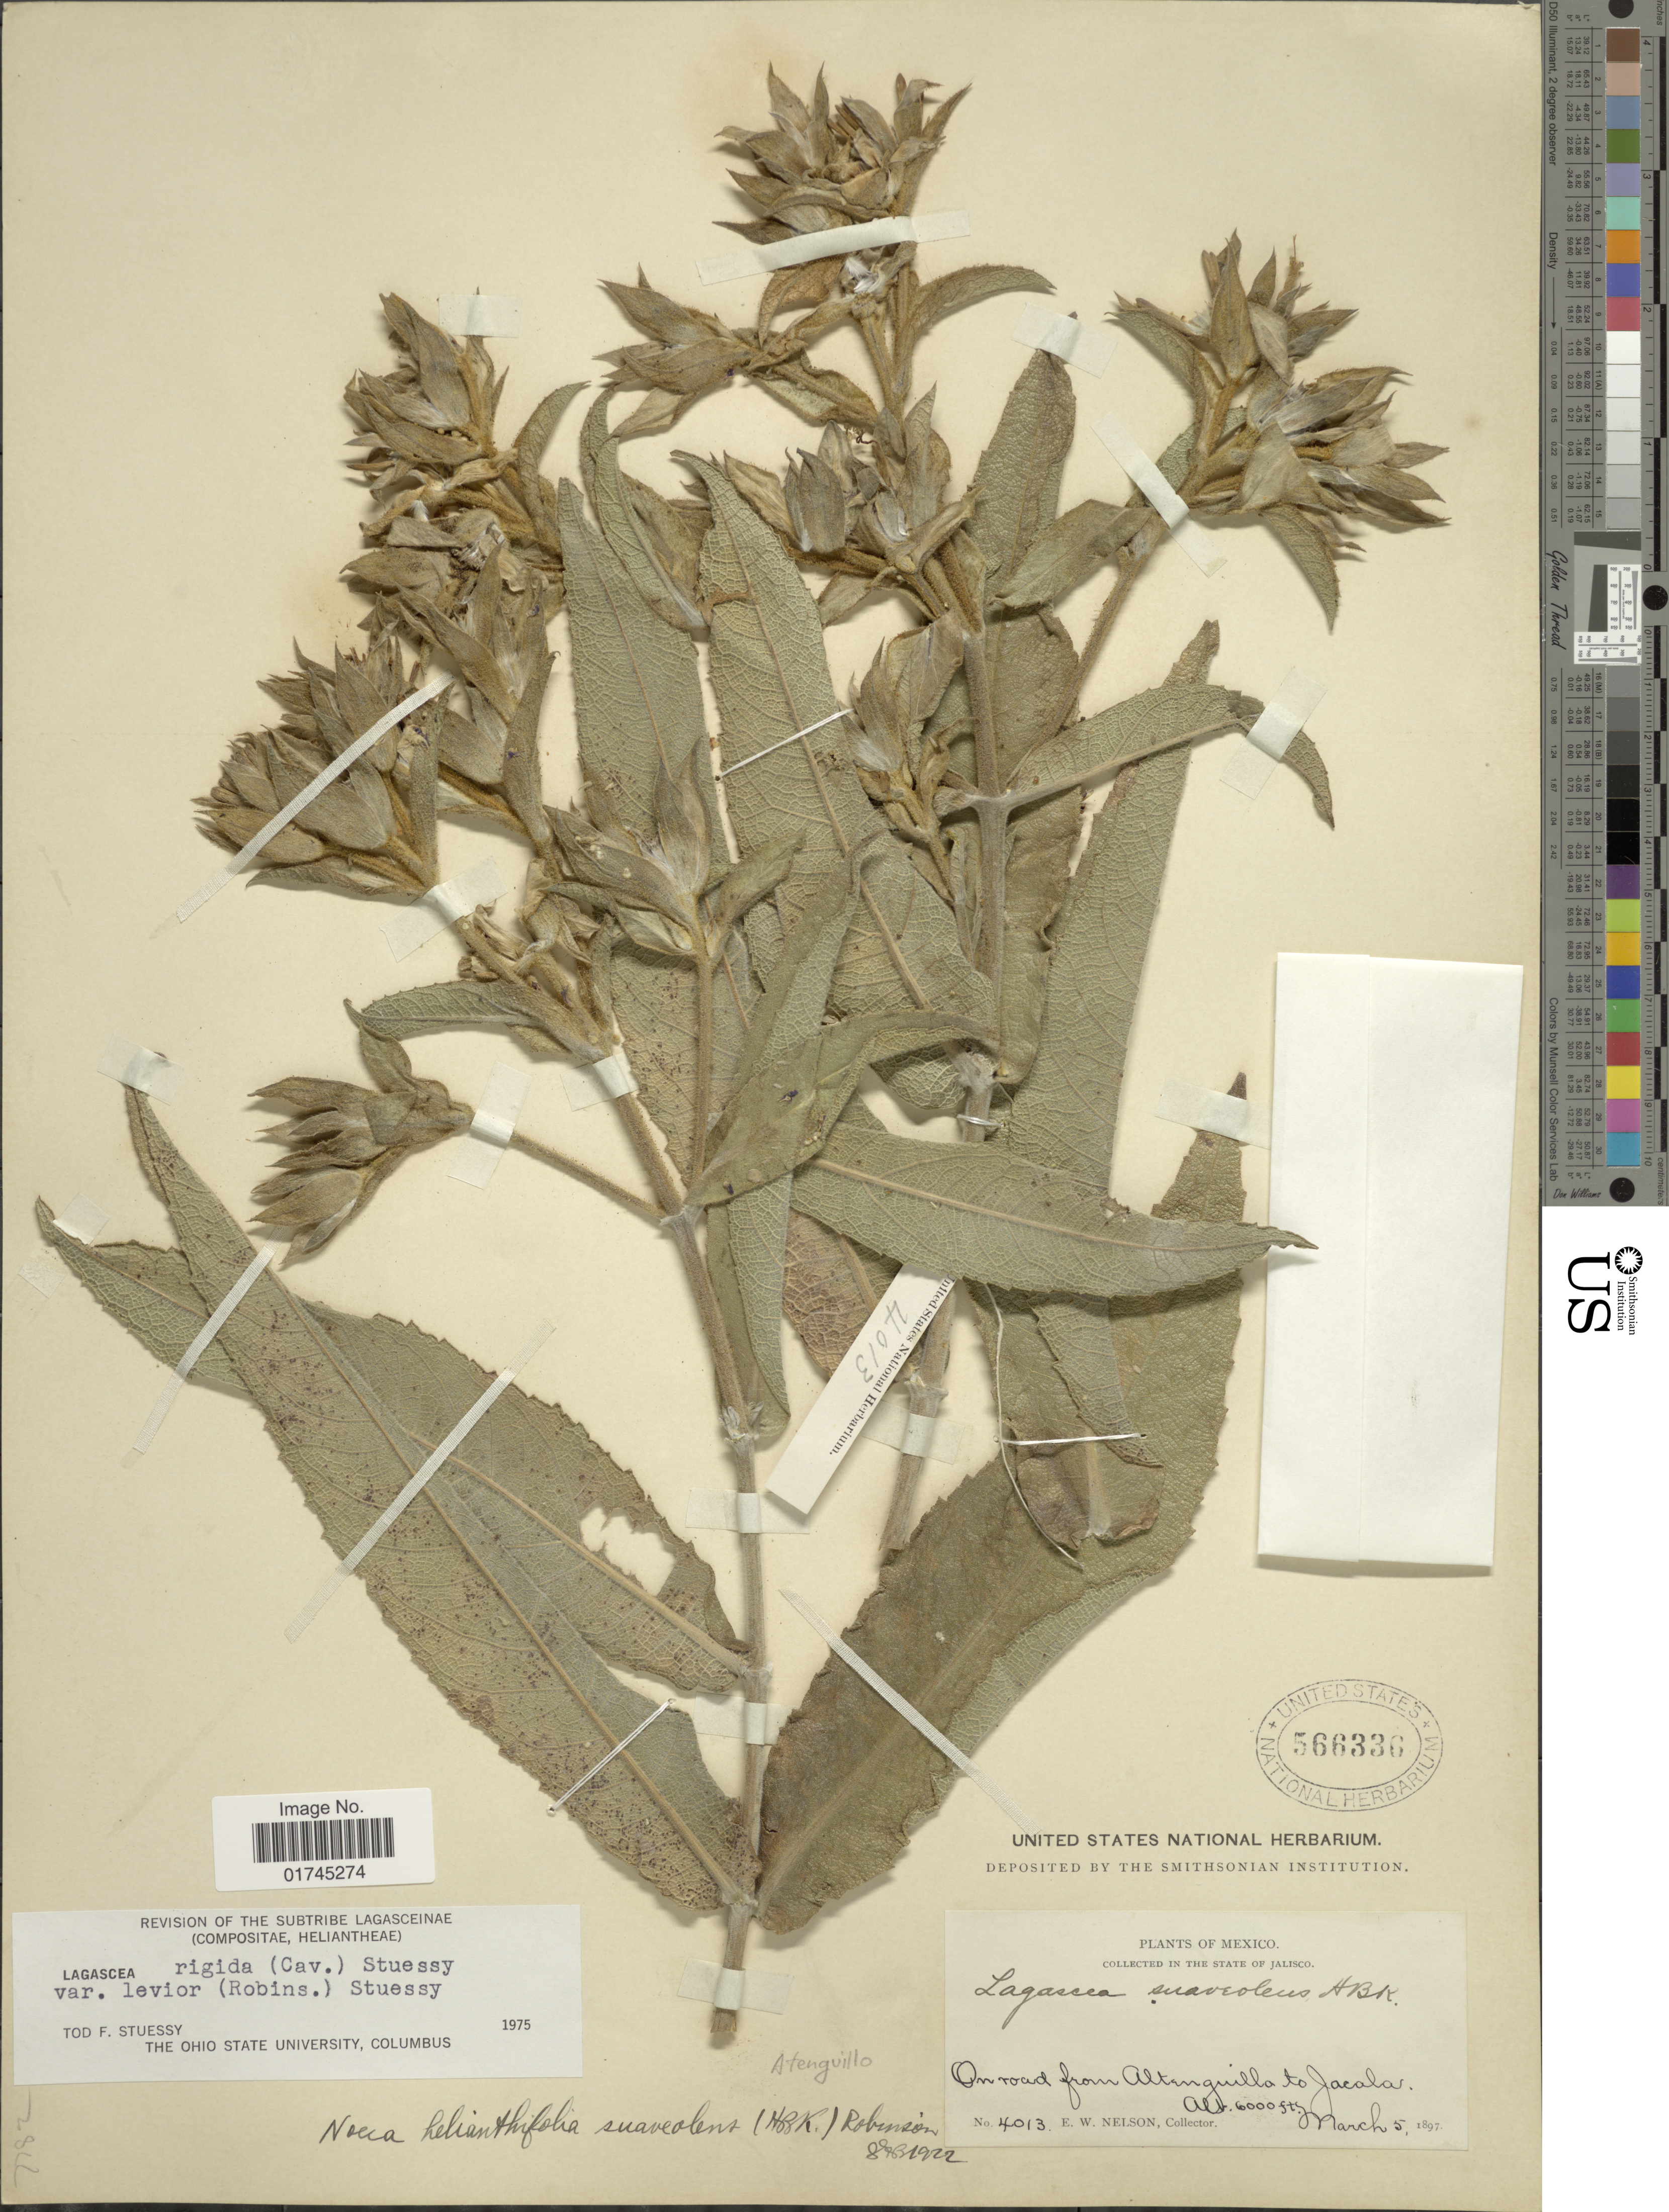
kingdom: Plantae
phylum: Tracheophyta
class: Magnoliopsida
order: Asterales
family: Asteraceae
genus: Lagascea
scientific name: Lagascea helianthifolia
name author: Kunth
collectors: E. W. Nelson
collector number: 4013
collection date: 1891-03-05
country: Mexico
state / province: Jalisco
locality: On road from Altinguillo to Jacala.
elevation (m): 1829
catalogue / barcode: US 566336